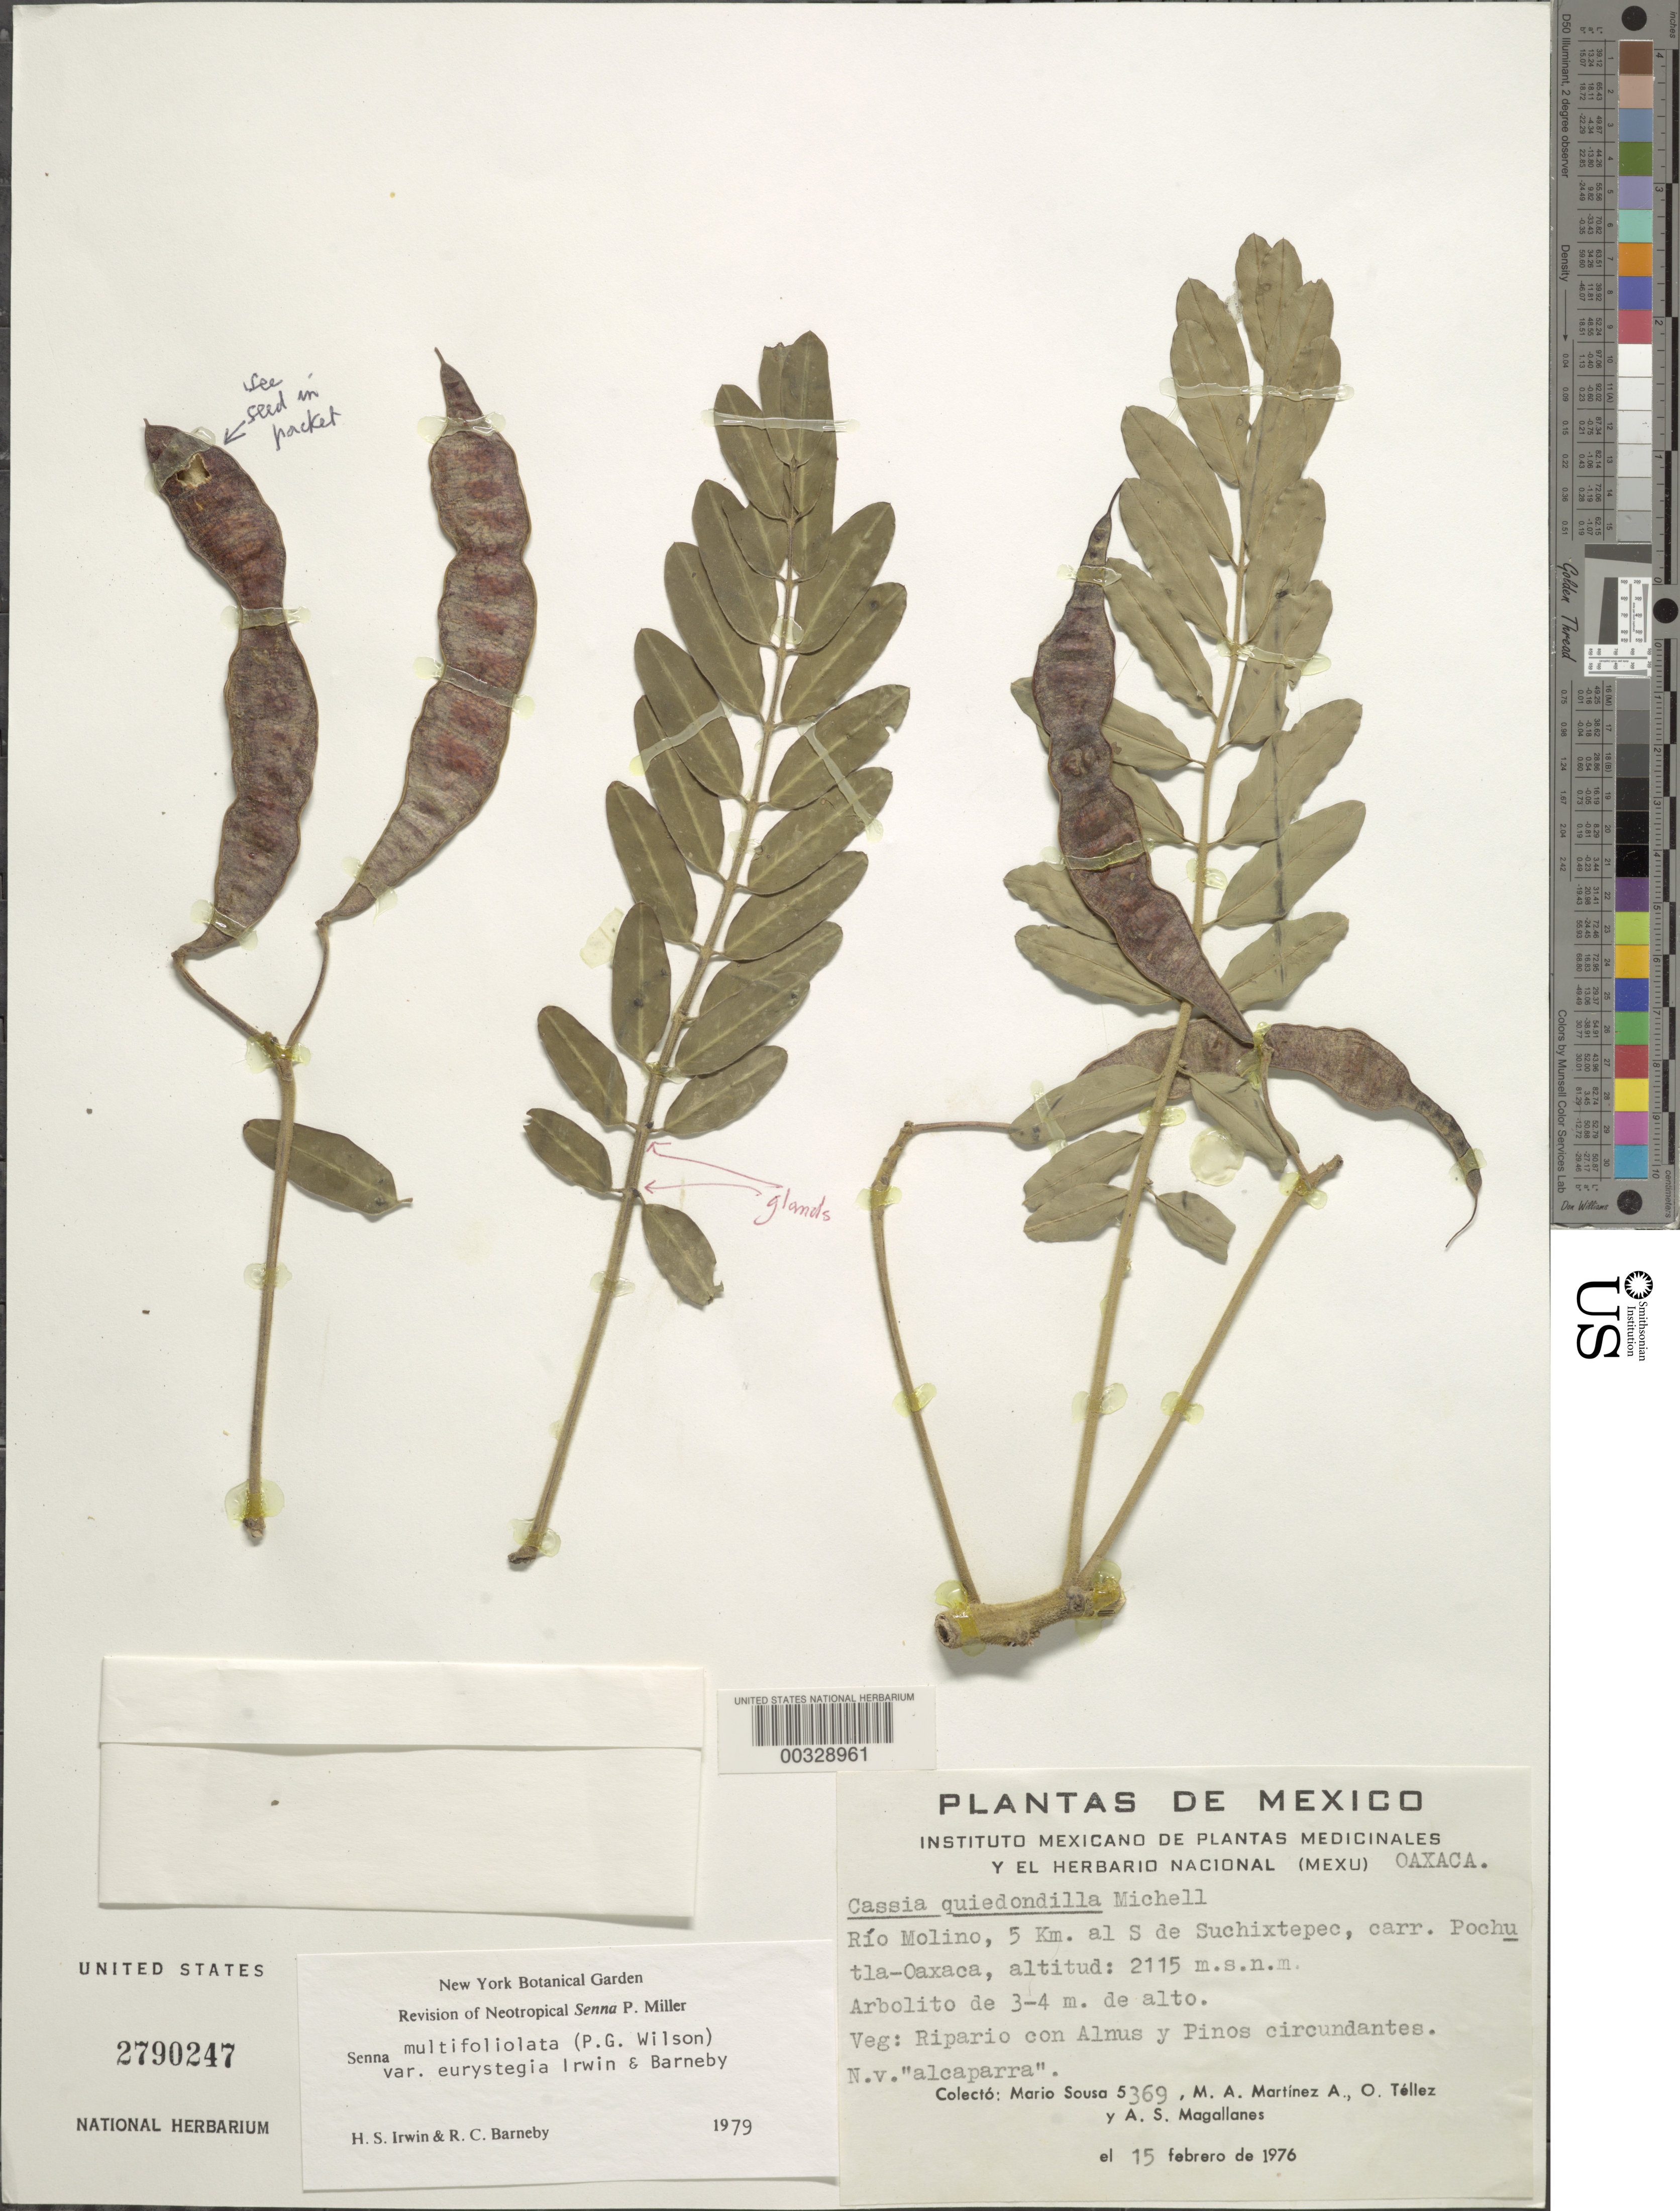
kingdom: Plantae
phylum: Tracheophyta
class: Magnoliopsida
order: Fabales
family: Fabaceae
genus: Senna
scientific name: Senna multifoliolata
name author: (Paul G. Wilson) H.S. Irwin & Barneby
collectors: M. Sousa S., M. A. Martínez Alfaro, O. Téllez V. & A. Magallanes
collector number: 5369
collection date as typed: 15 Feb 1976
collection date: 1976-02-15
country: Mexico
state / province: Oaxaca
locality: Rio molino, 5 km S of suchixtepec, Pochutla-Oaxaca road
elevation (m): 2115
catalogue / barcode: US 2790247